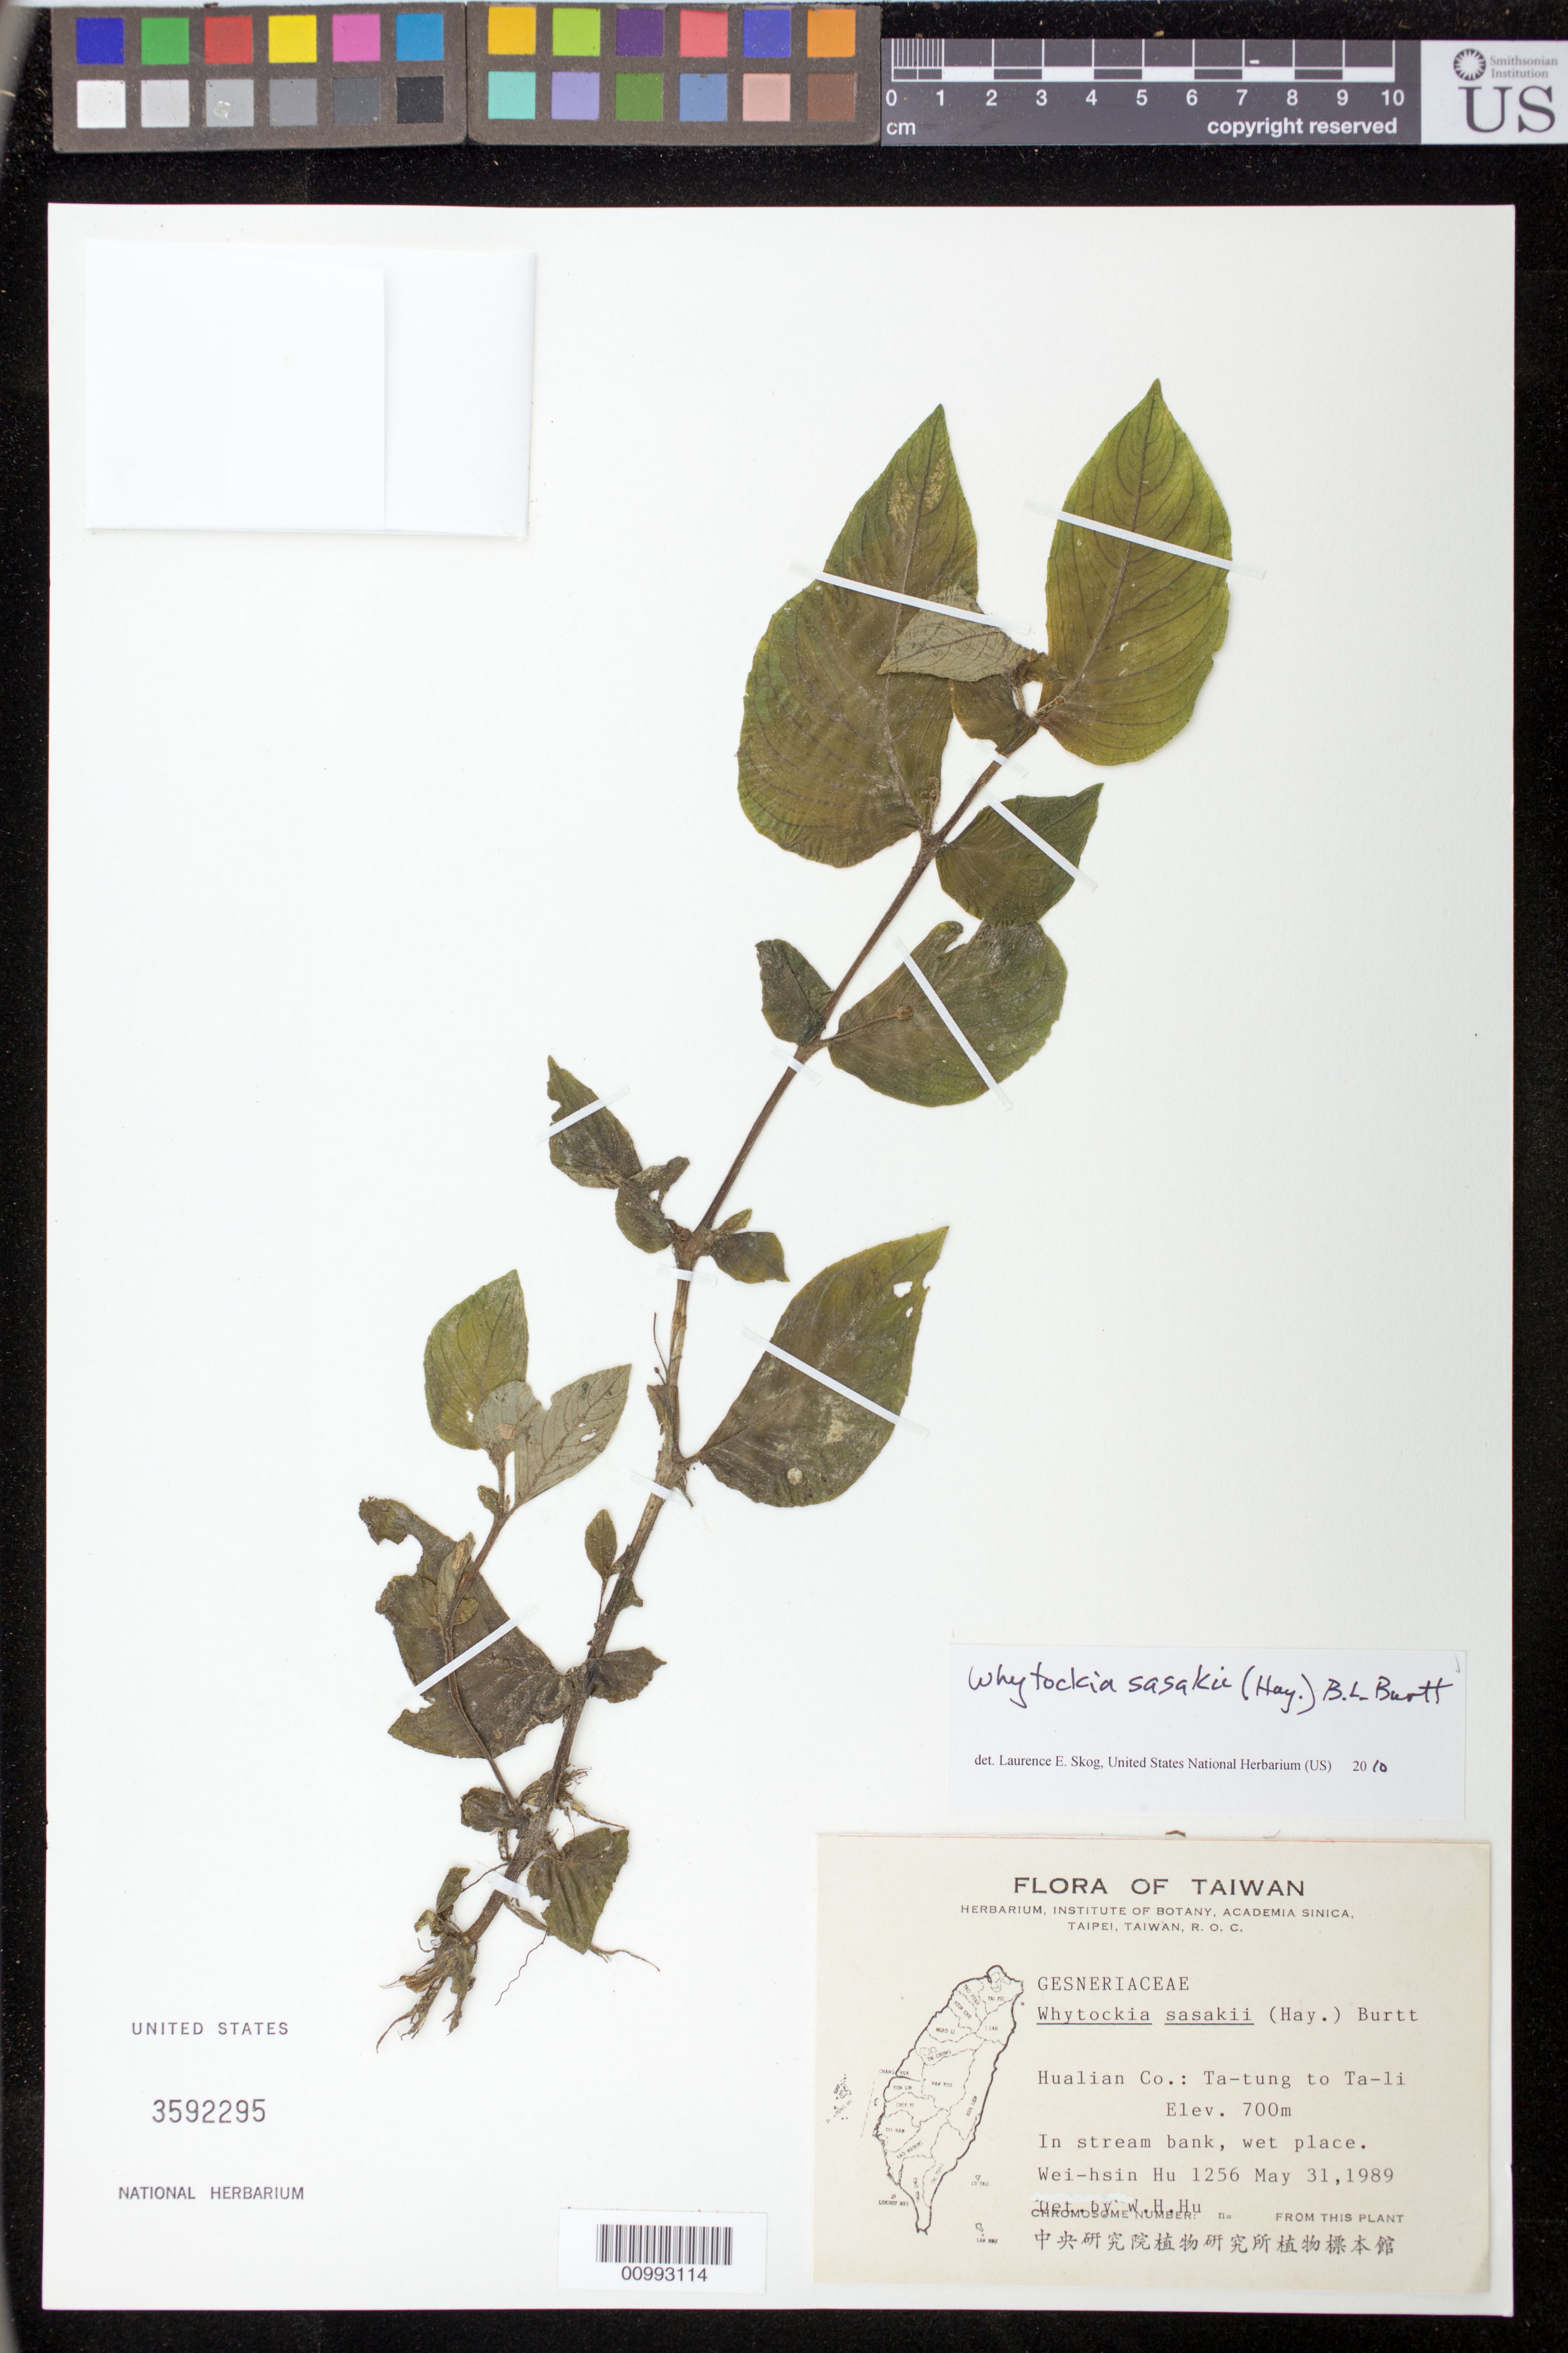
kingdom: Plantae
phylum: Tracheophyta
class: Magnoliopsida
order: Lamiales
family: Gesneriaceae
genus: Whytockia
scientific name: Whytockia sasakii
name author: (Hayata) B.L. Burtt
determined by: Skog, L. E.; Weitzman, A. L.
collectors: W. H. Hu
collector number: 1256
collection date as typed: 31 May 1989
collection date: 1989-05-31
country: Taiwan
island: Taiwan [Formosa]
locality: Hualian Co.: Ta-tung to Ta-li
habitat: In stream bank, wet place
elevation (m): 700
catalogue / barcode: US 3592295